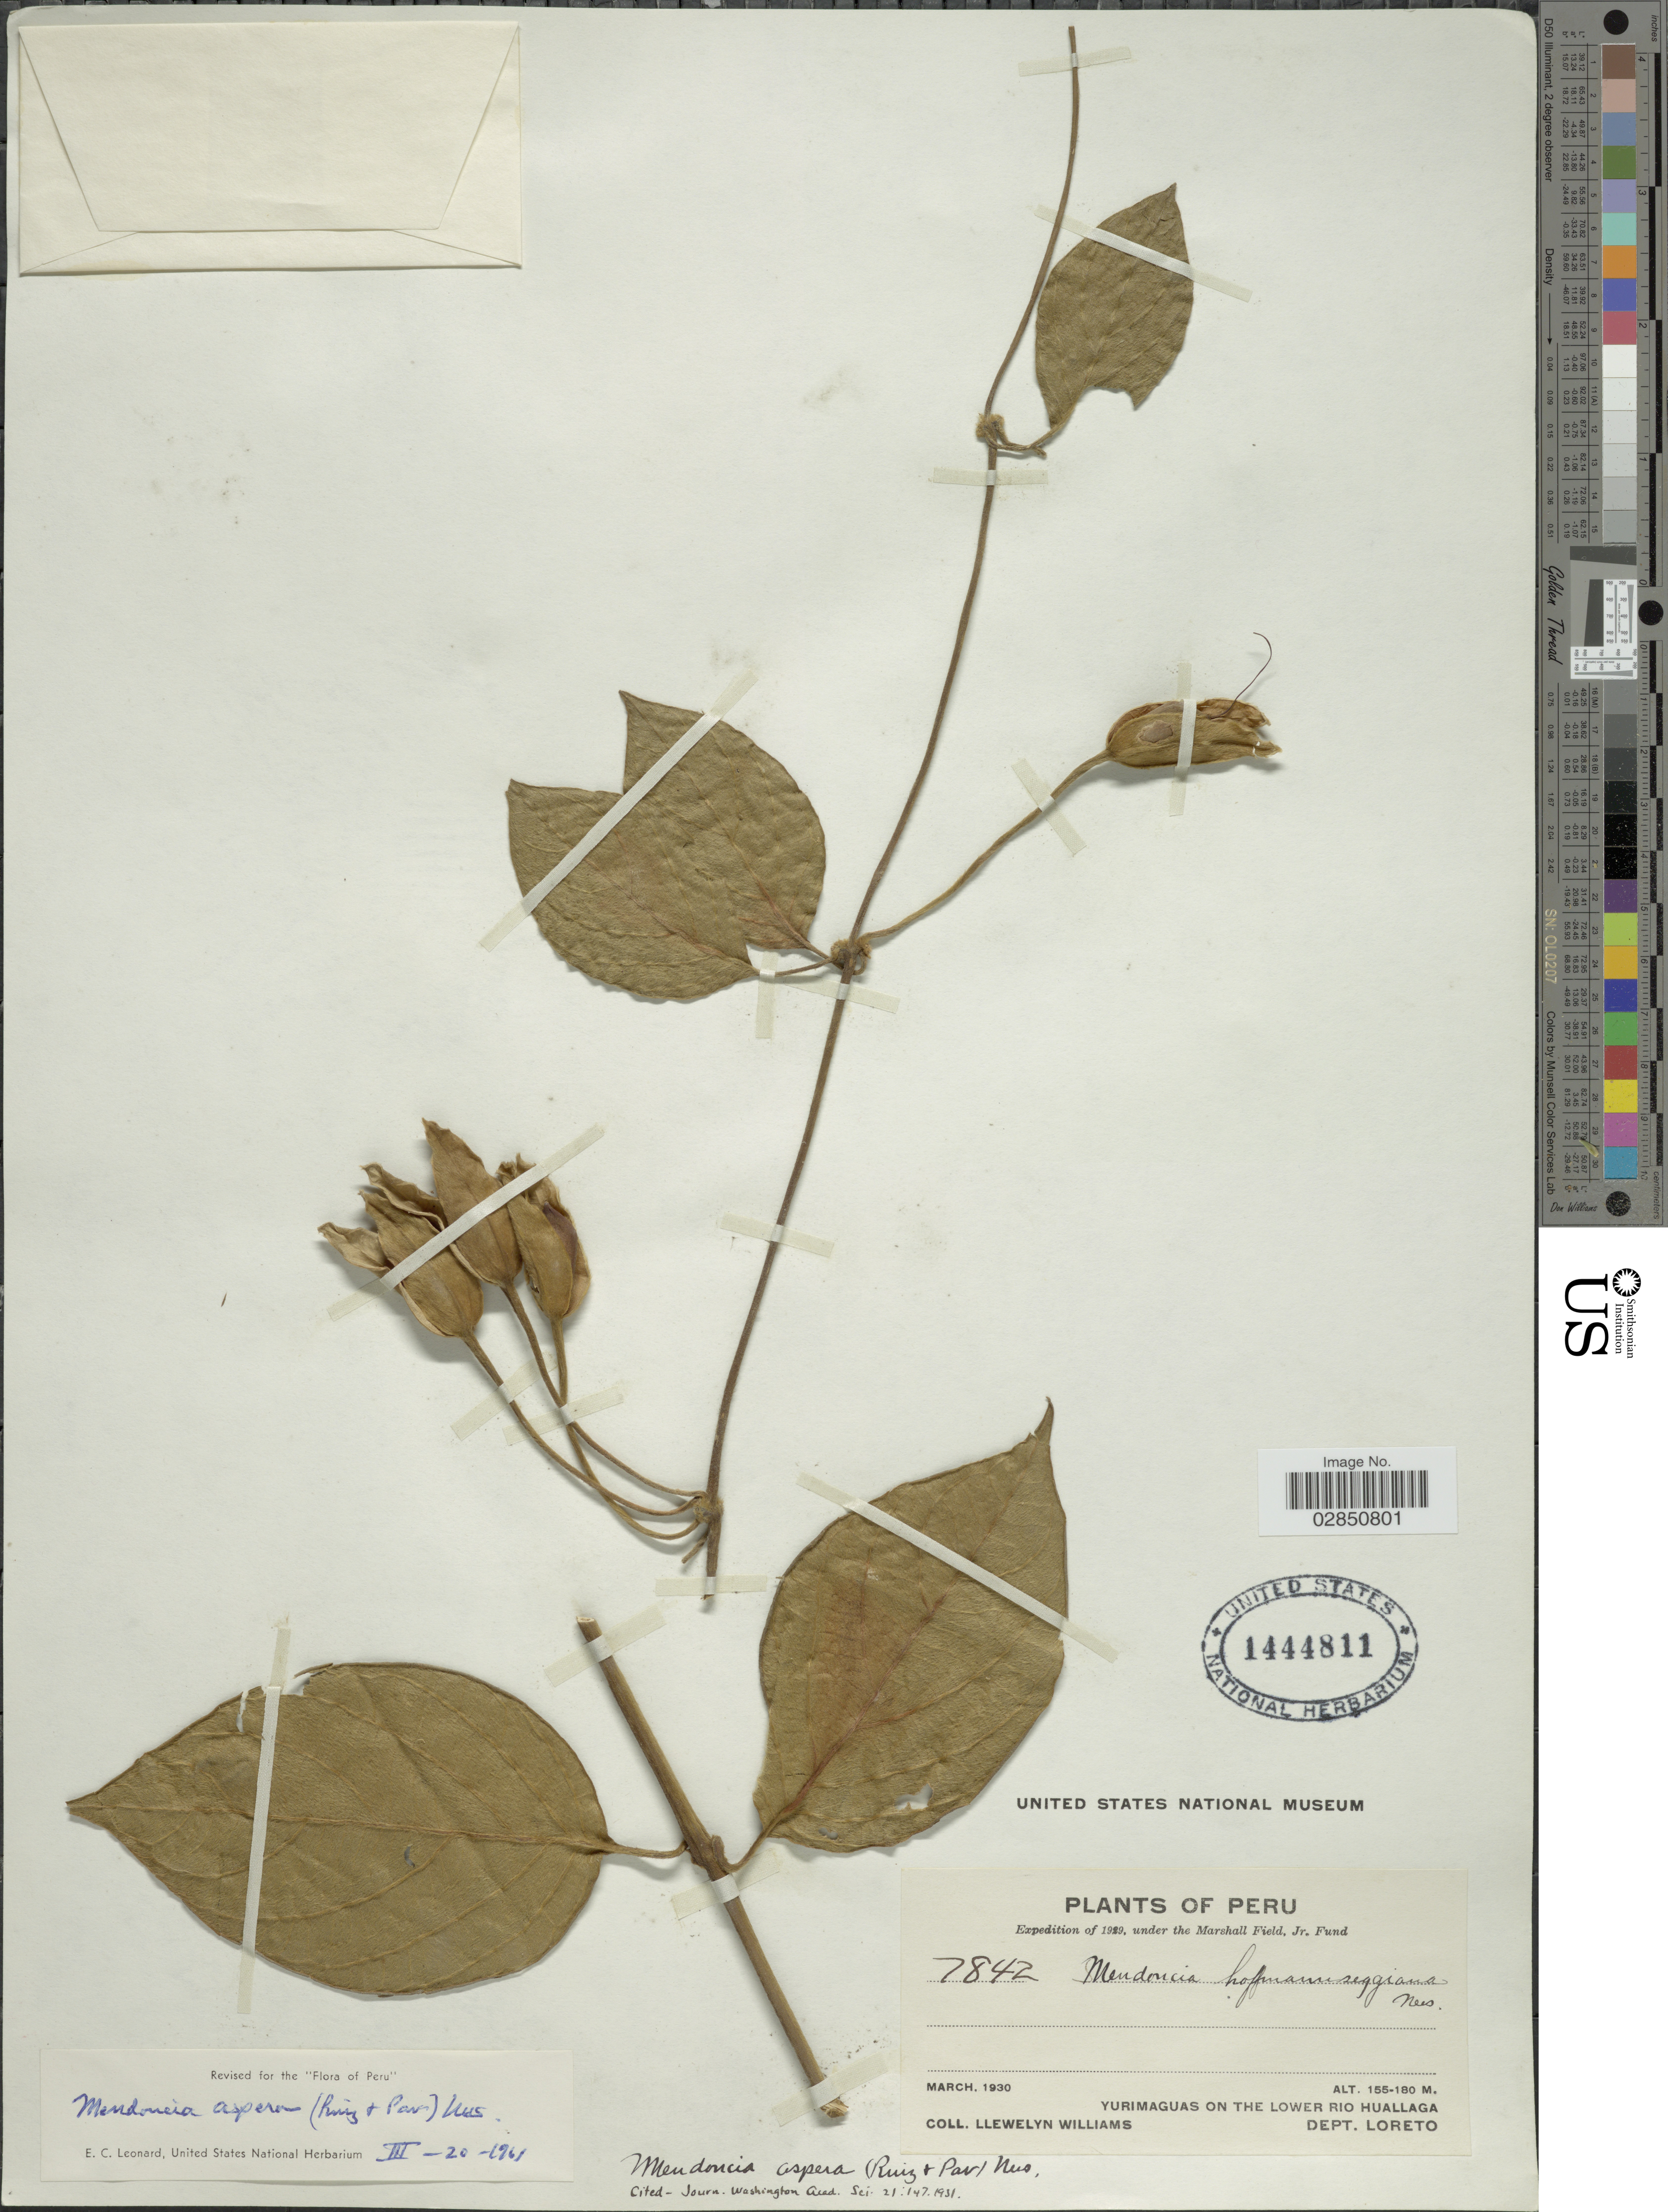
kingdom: Plantae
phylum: Tracheophyta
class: Magnoliopsida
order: Lamiales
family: Acanthaceae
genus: Mendoncia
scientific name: Mendoncia aspera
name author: (Ruiz & Pav.) Nees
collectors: Ll. Williams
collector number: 7842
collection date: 1930-03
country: Peru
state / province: Loreto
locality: Yurimaguas on the Lower Rio Huallaga. Dept. Loreto.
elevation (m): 155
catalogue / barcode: US 1444811